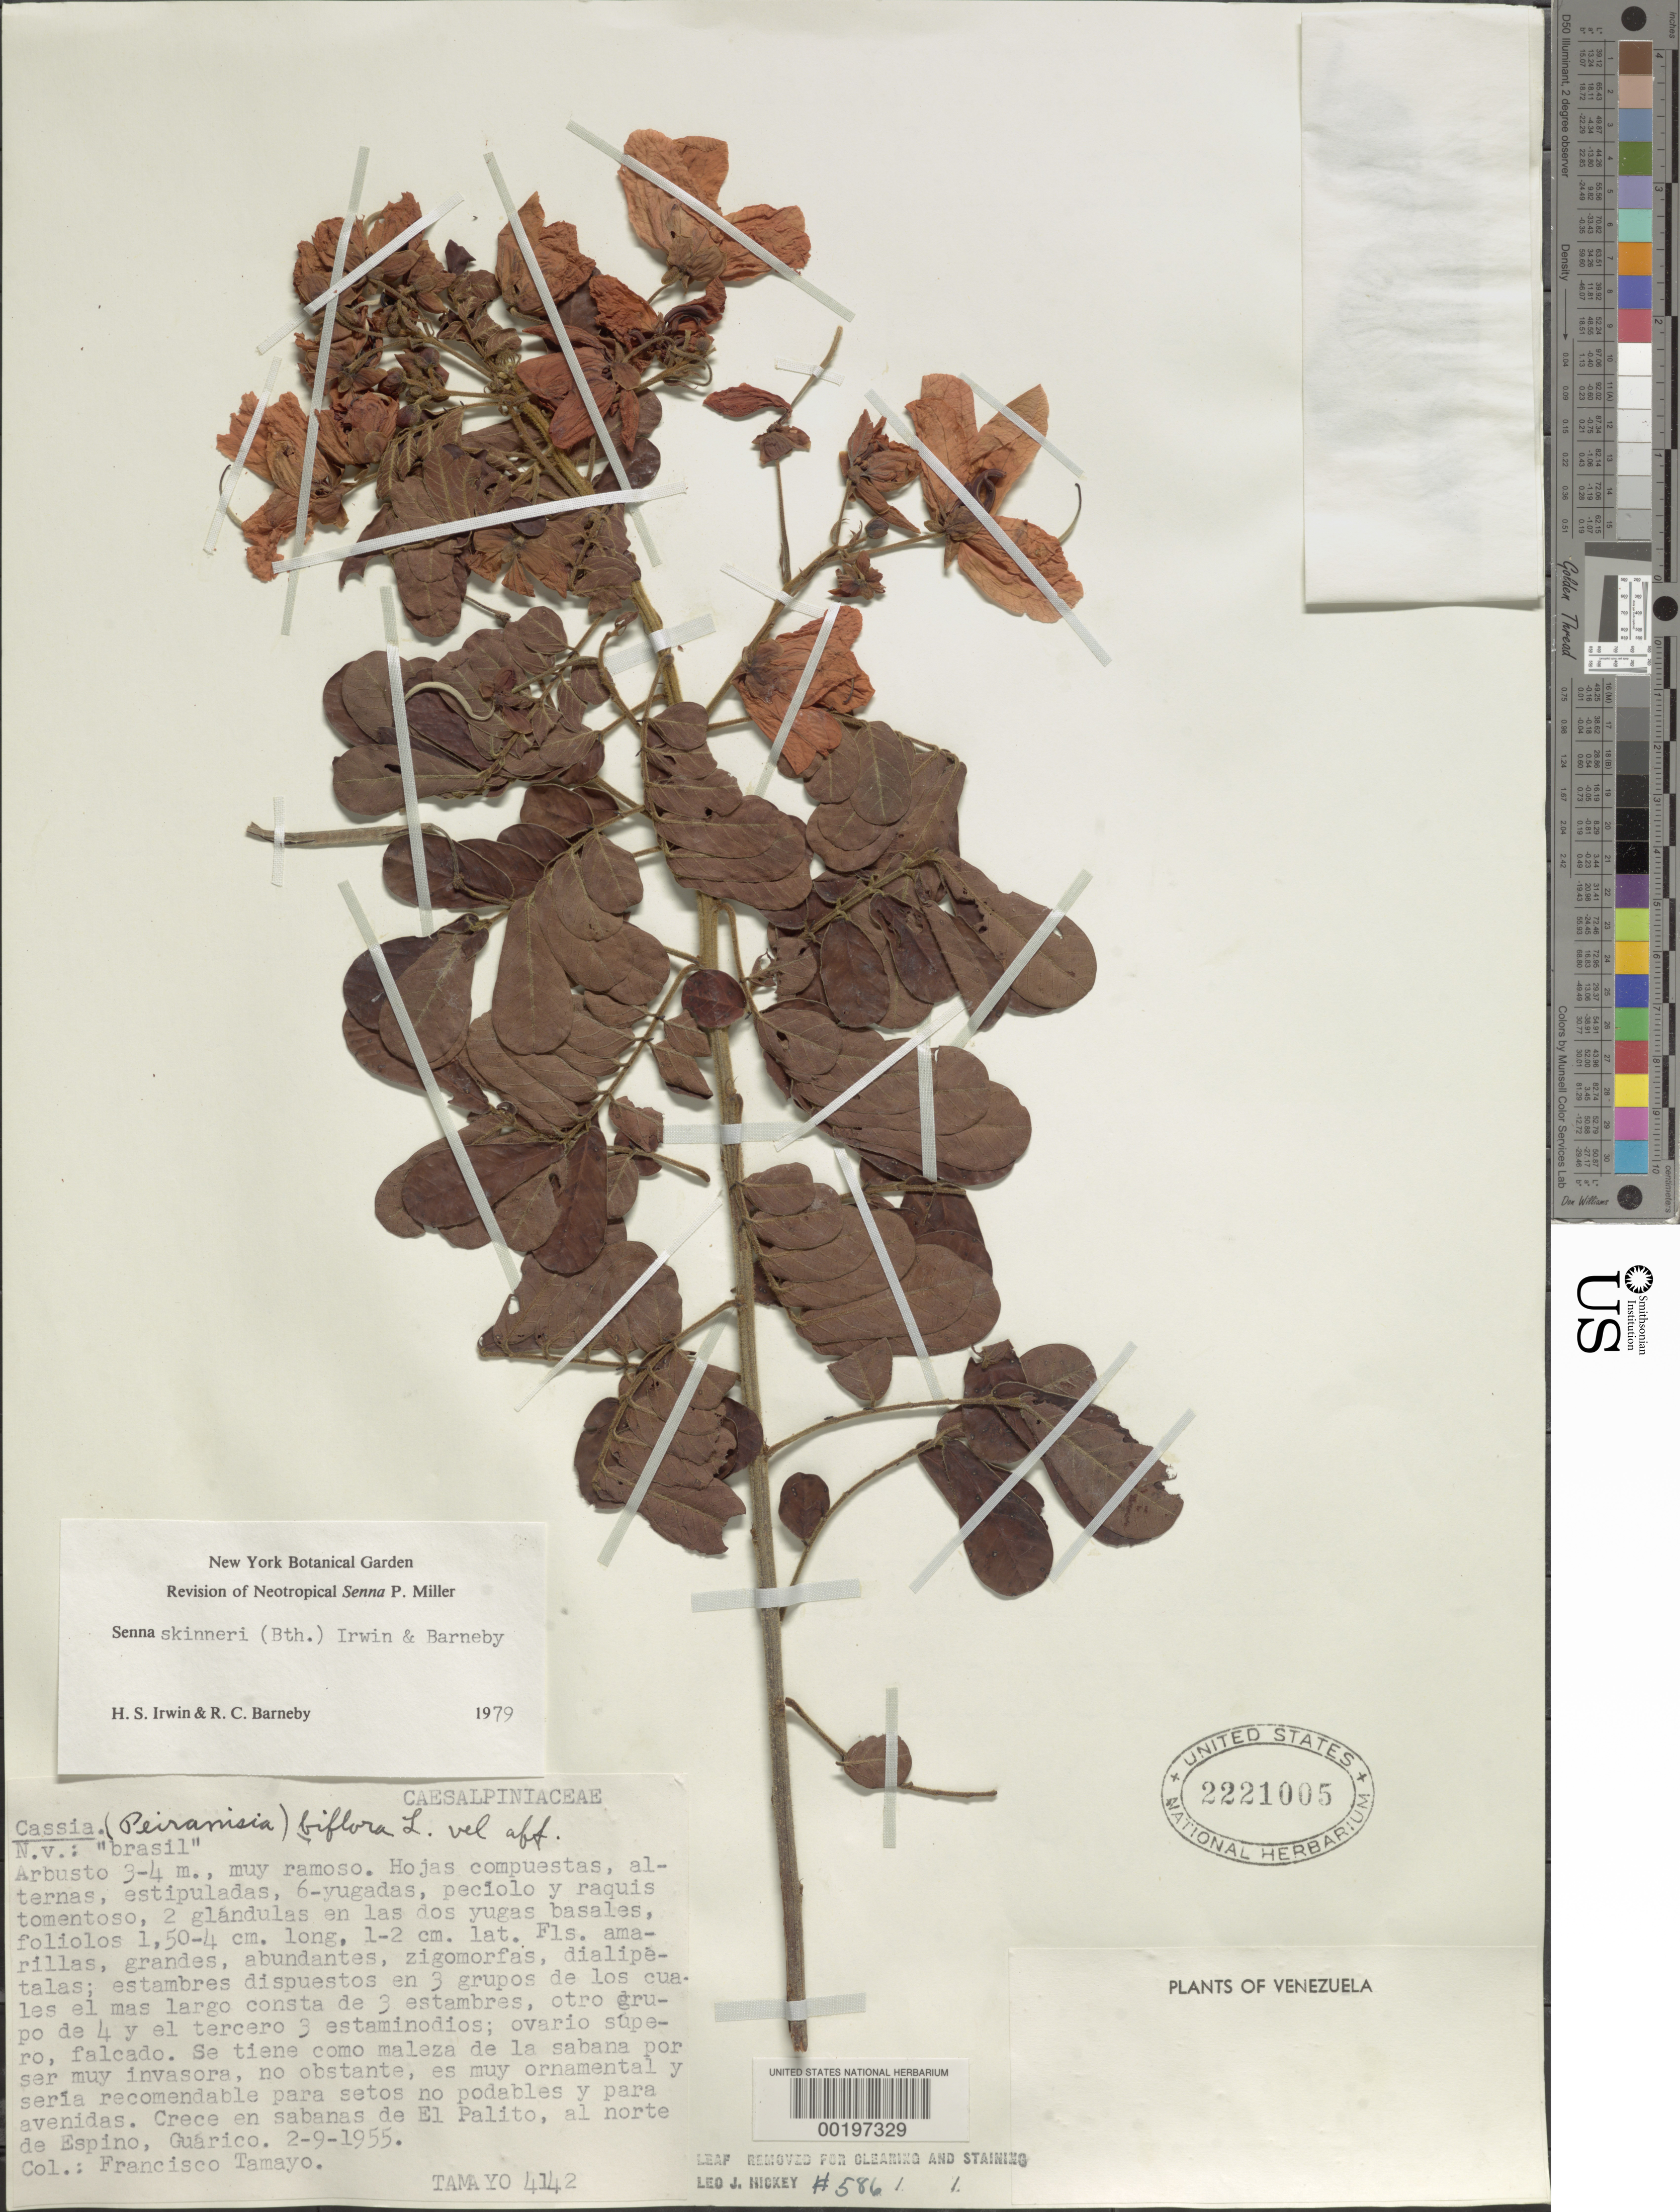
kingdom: Plantae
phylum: Tracheophyta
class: Magnoliopsida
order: Fabales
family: Fabaceae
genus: Chamaecrista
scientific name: Chamaecrista skinneri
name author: Benth.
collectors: F. Tamayo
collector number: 4142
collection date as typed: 02 Sep 1955 or 09 Feb 1955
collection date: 1955-02-09 or 1955-09-02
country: Venezuela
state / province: Guárico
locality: Crece en sabanas de el palito, al norte de espino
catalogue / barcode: US 221005